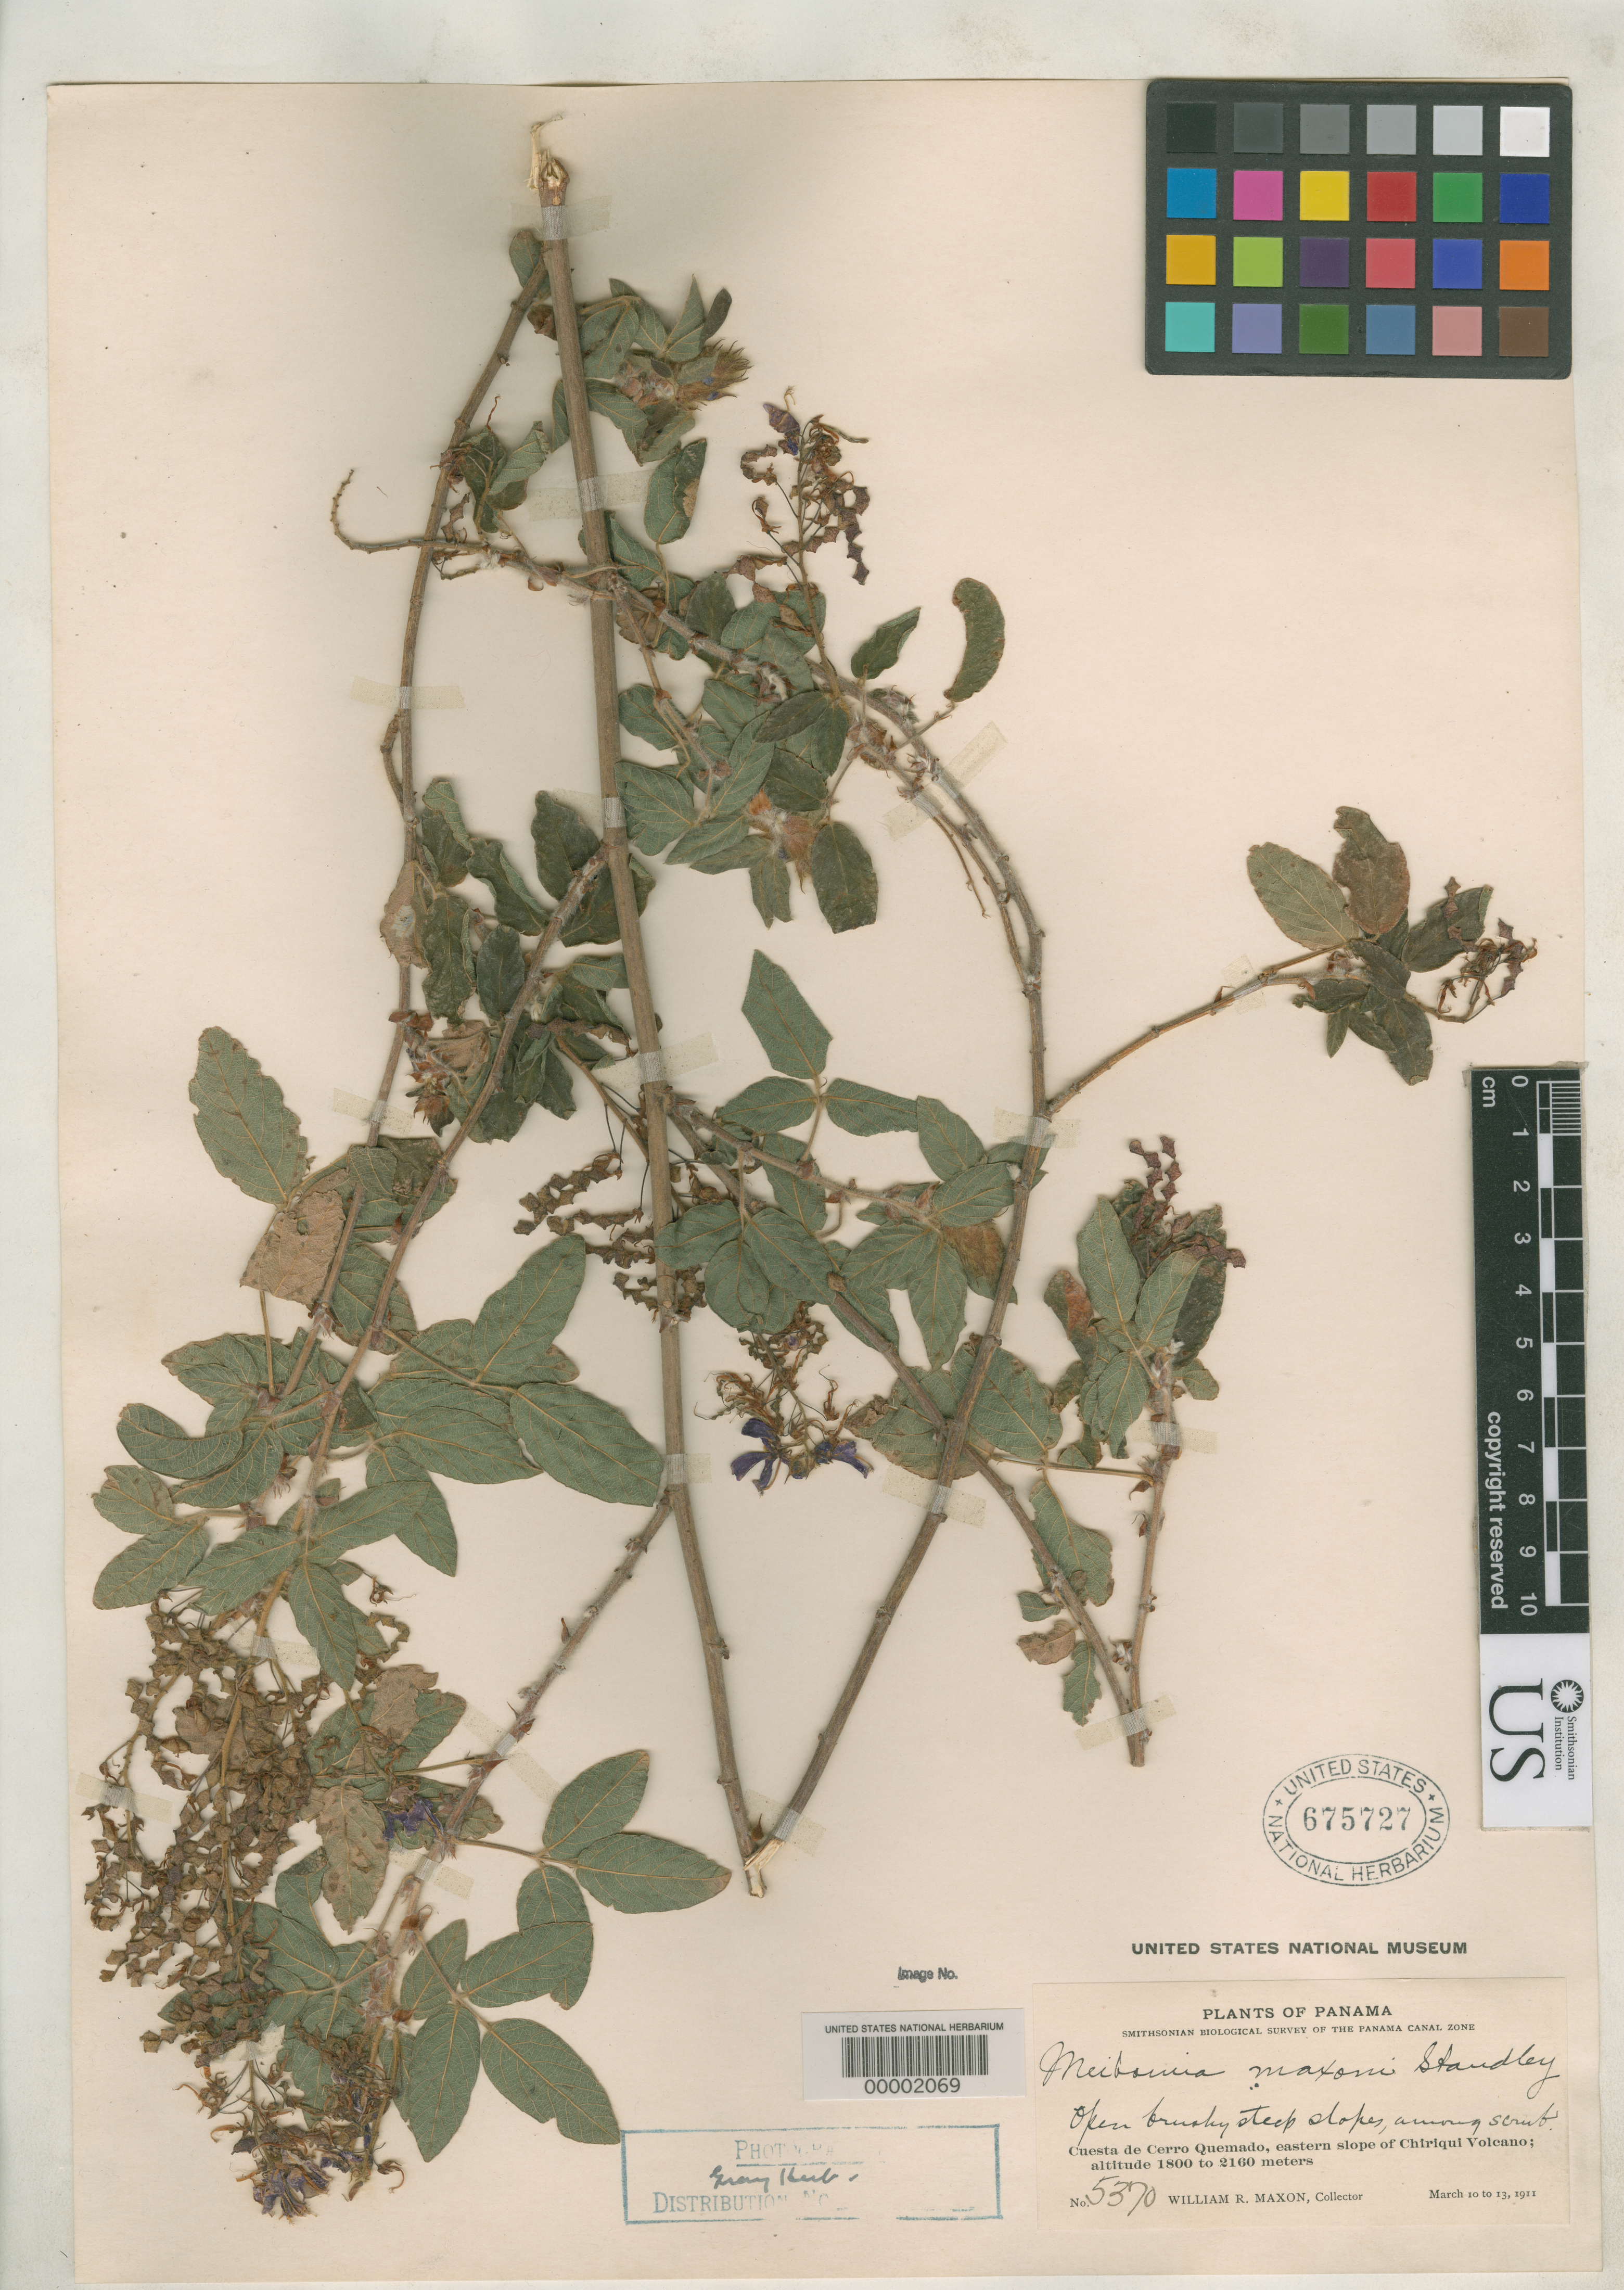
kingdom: Plantae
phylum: Tracheophyta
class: Magnoliopsida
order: Fabales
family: Fabaceae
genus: Meibomia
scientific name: Meibomia maxonii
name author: Standl.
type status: Isotype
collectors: W. R. Maxon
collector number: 5370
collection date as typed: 11 Mar 1911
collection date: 1911-03-11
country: Panama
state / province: Chiriquí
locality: Cuesta de Cerro Quemado, E slope of Chiriqui Volcano. Mixed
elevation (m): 1900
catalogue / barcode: US 675727